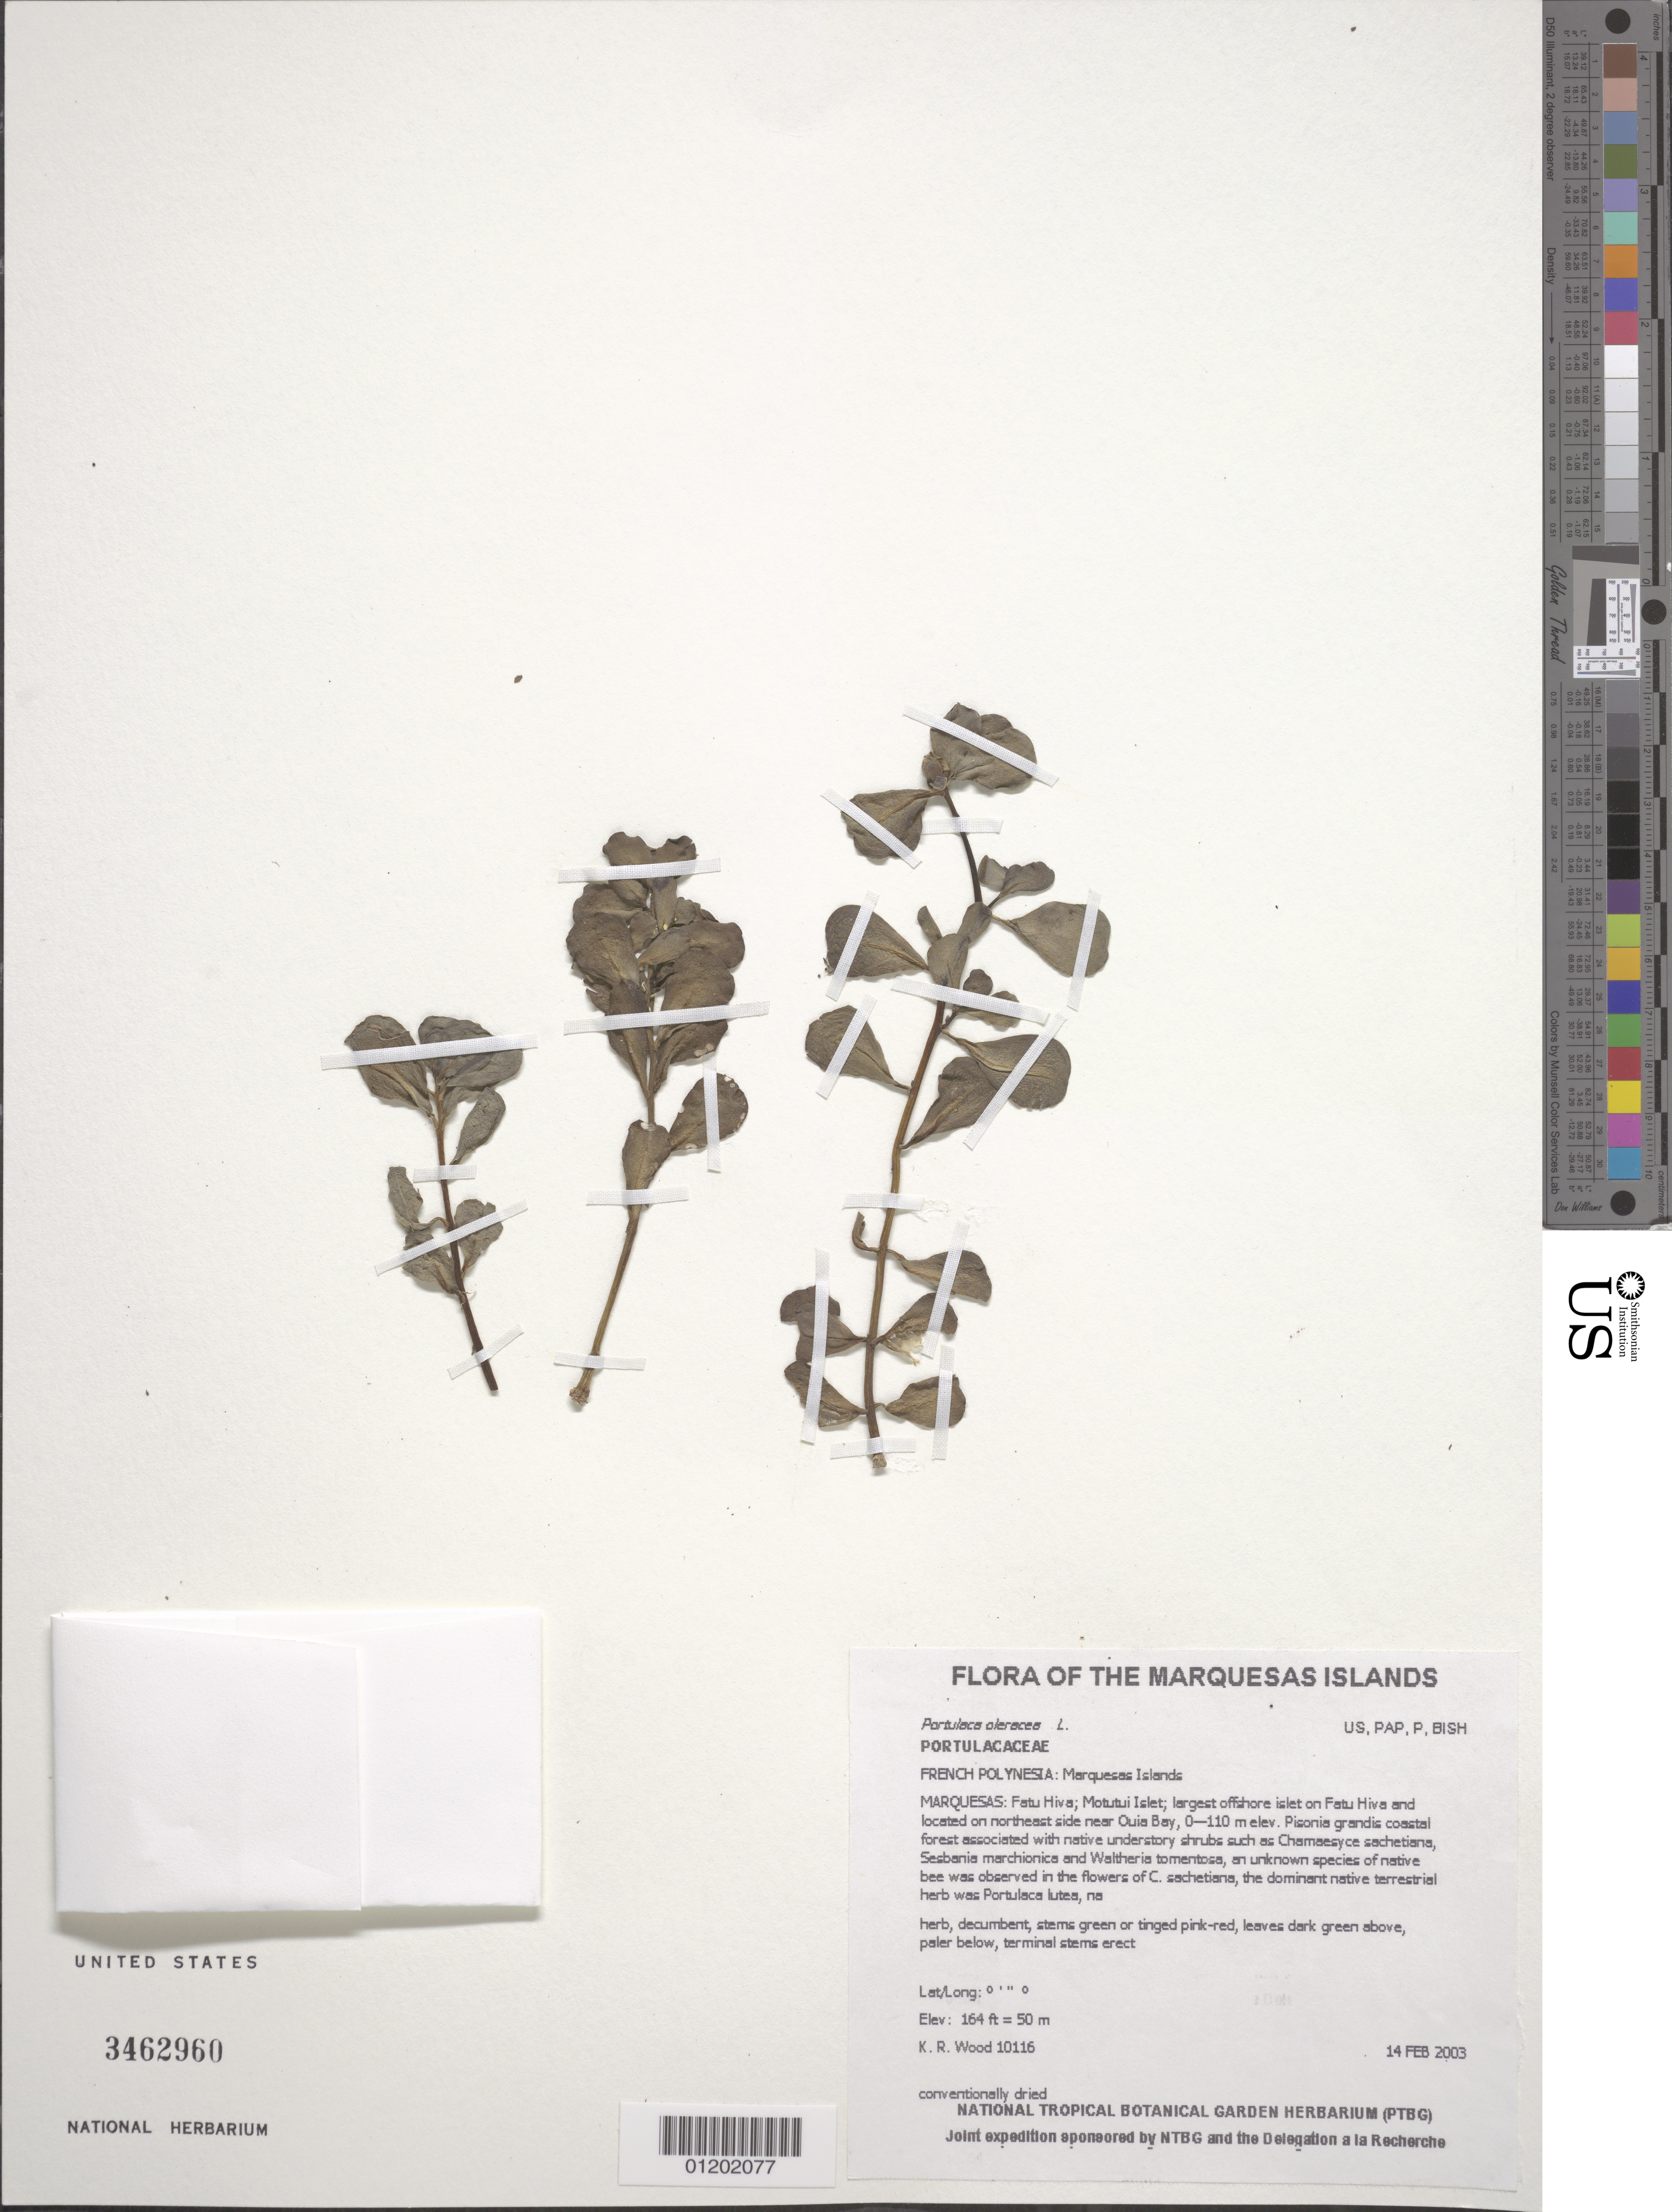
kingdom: Plantae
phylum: Tracheophyta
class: Magnoliopsida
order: Caryophyllales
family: Portulacaceae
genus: Portulaca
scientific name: Portulaca oleracea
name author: L.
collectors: K. R. Wood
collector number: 10116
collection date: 2003-02-14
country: French Polynesia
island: Fatu Hiva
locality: Motutui Islet; largest offshore islet on Fatu Hiva and located on northeast side near Ouia Bay, 0-110 m elev.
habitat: Pisonia grandis coastal forest. Steep slopes, N aspect, steep slope, open, mesic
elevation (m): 50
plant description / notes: An unknown species of native bee was observed in the flowers of C. sachetiana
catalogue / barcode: US 3462960